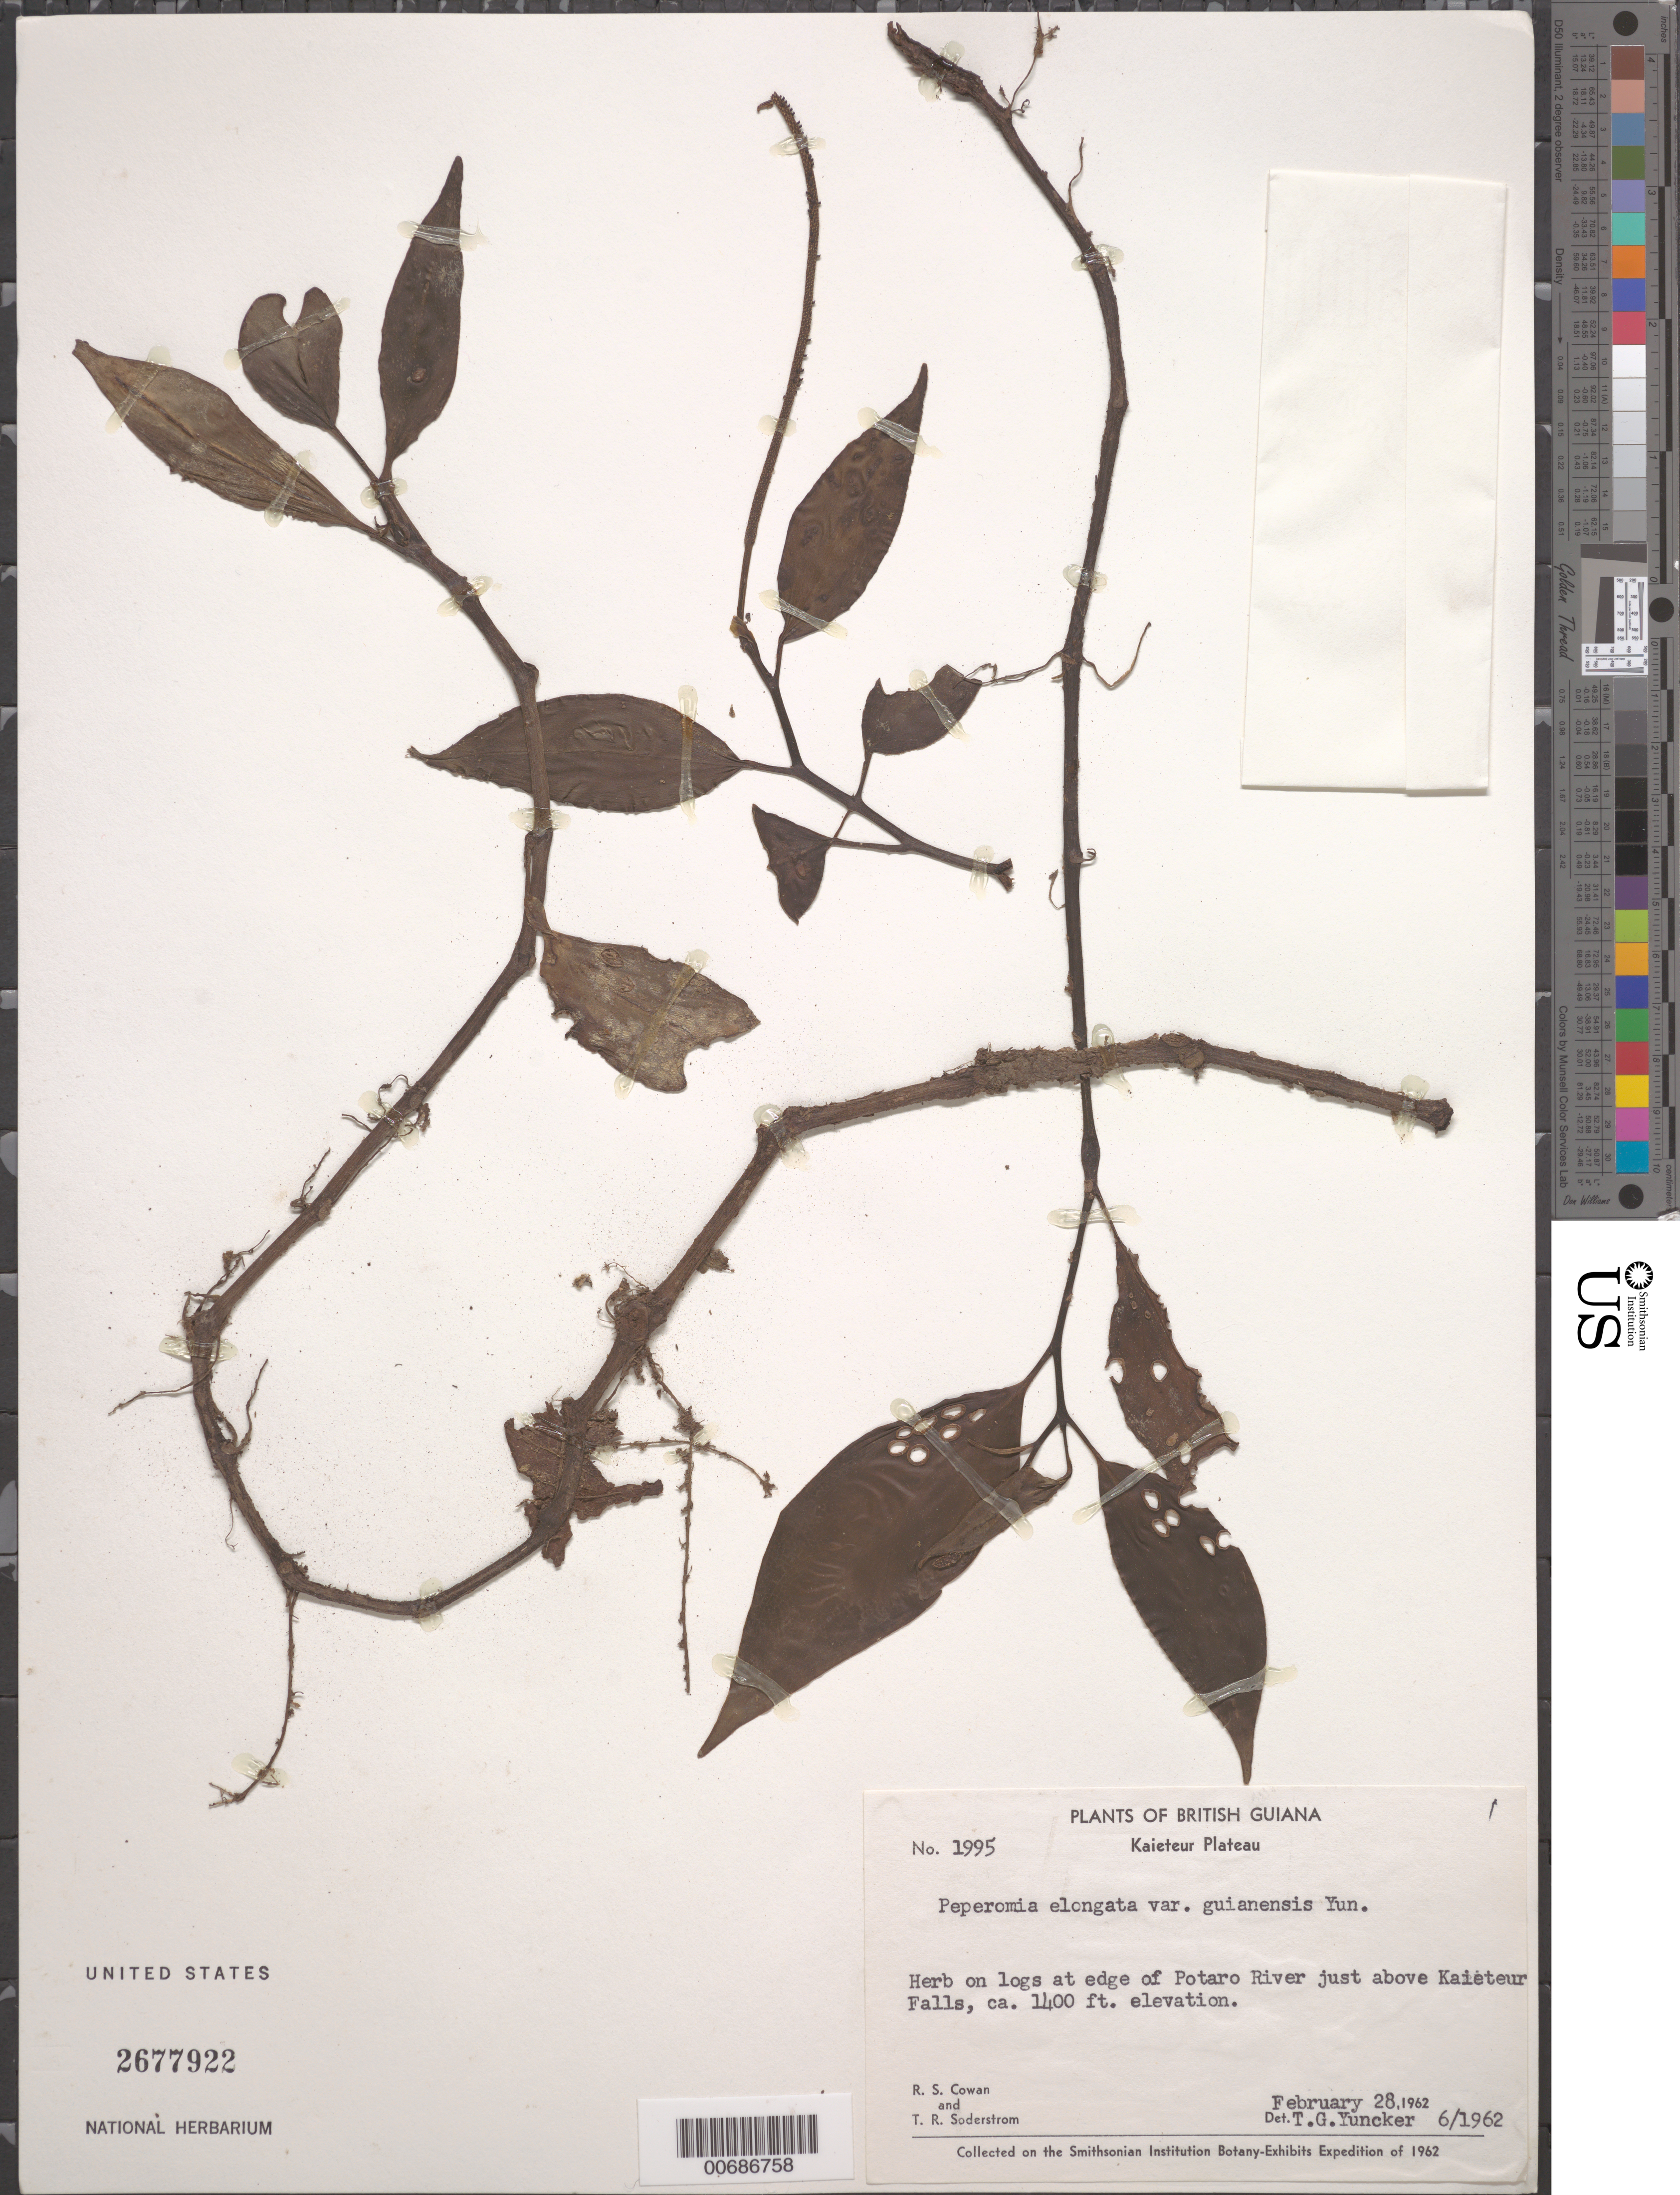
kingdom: Plantae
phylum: Tracheophyta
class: Magnoliopsida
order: Piperales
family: Piperaceae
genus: Peperomia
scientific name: Peperomia elongata var. guianensis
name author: Yunck.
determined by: Yuncker, T. G.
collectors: R. S. Cowan & T. R. Soderstrom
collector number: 1995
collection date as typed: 28-Feb-62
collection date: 1962-02-28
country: Guyana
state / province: Potaro-Siparuni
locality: Kaieteur Plateau, just above Kaieteur Falls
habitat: On logs at edge of Potaro river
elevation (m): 427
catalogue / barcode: US 2677922